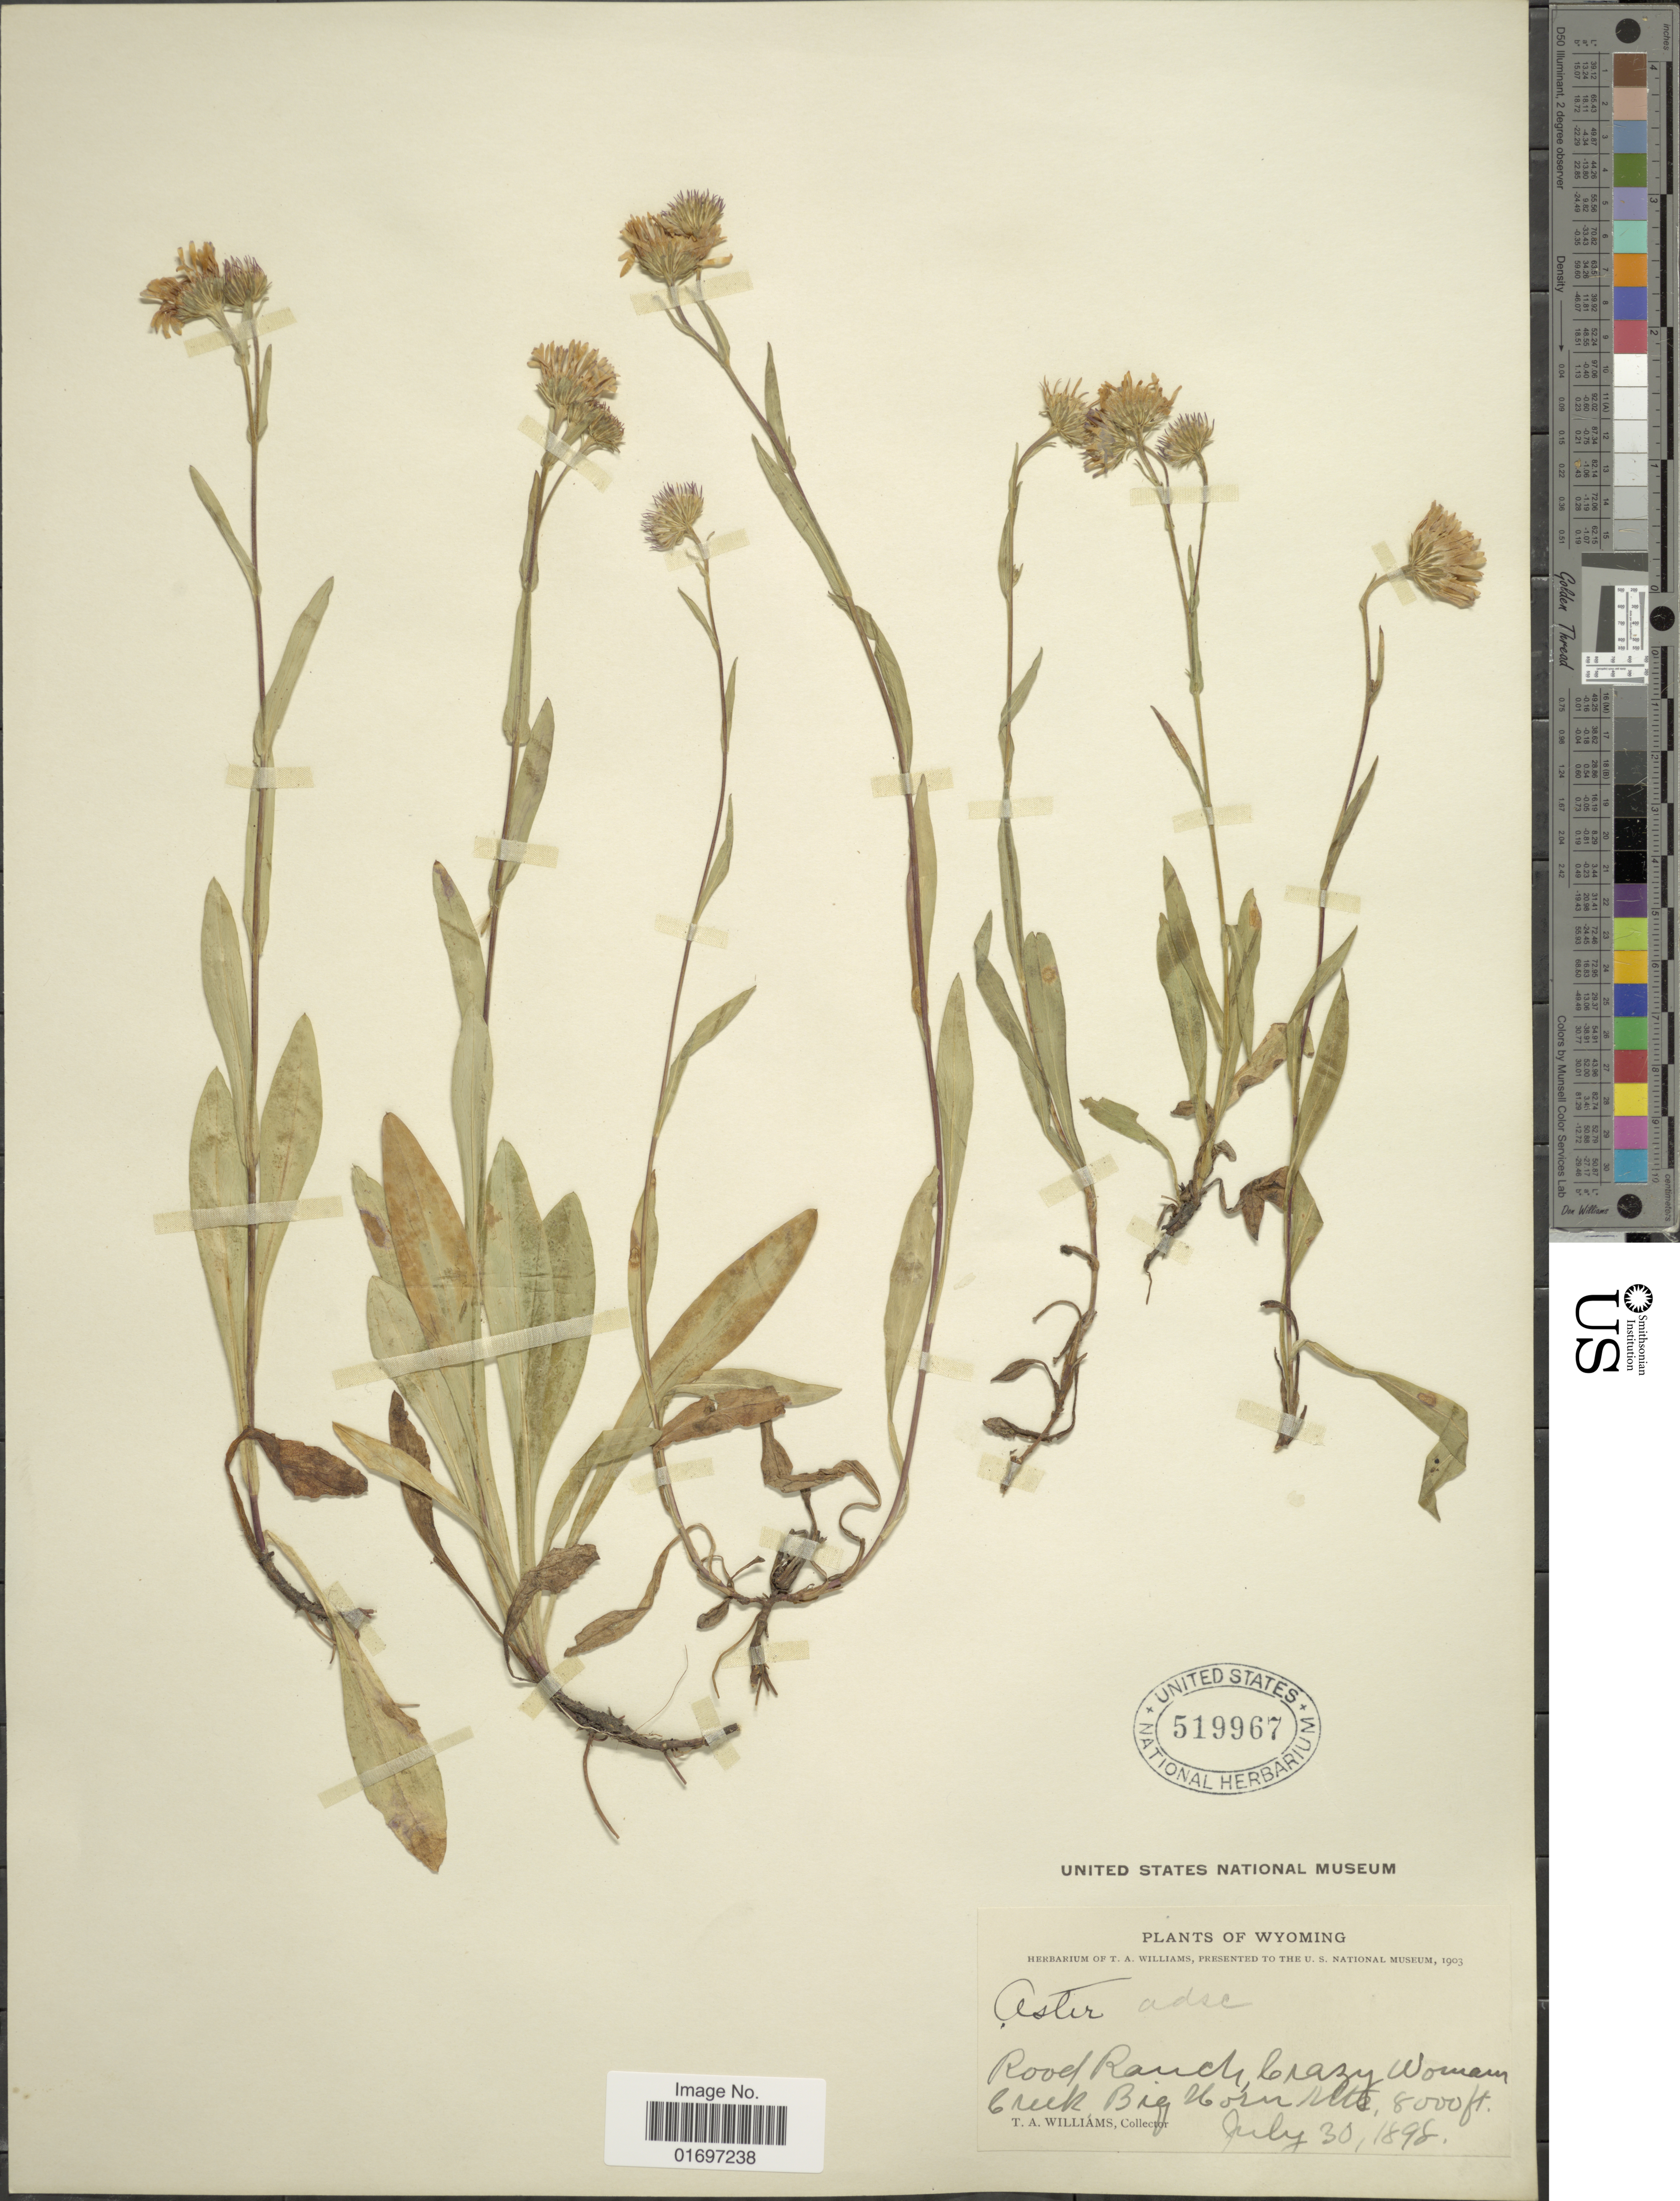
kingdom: Plantae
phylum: Tracheophyta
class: Magnoliopsida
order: Asterales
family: Asteraceae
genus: Symphyotrichum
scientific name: Symphyotrichum ascendens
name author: (Lindl.) G.L. Nesom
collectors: T. A. Williams (herbarium)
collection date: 1898-07-30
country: United States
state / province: Wyoming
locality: Wyoming. Road Ranch, Crazy Woman Creek, Big Horn Mts.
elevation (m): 2438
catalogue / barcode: US 519967